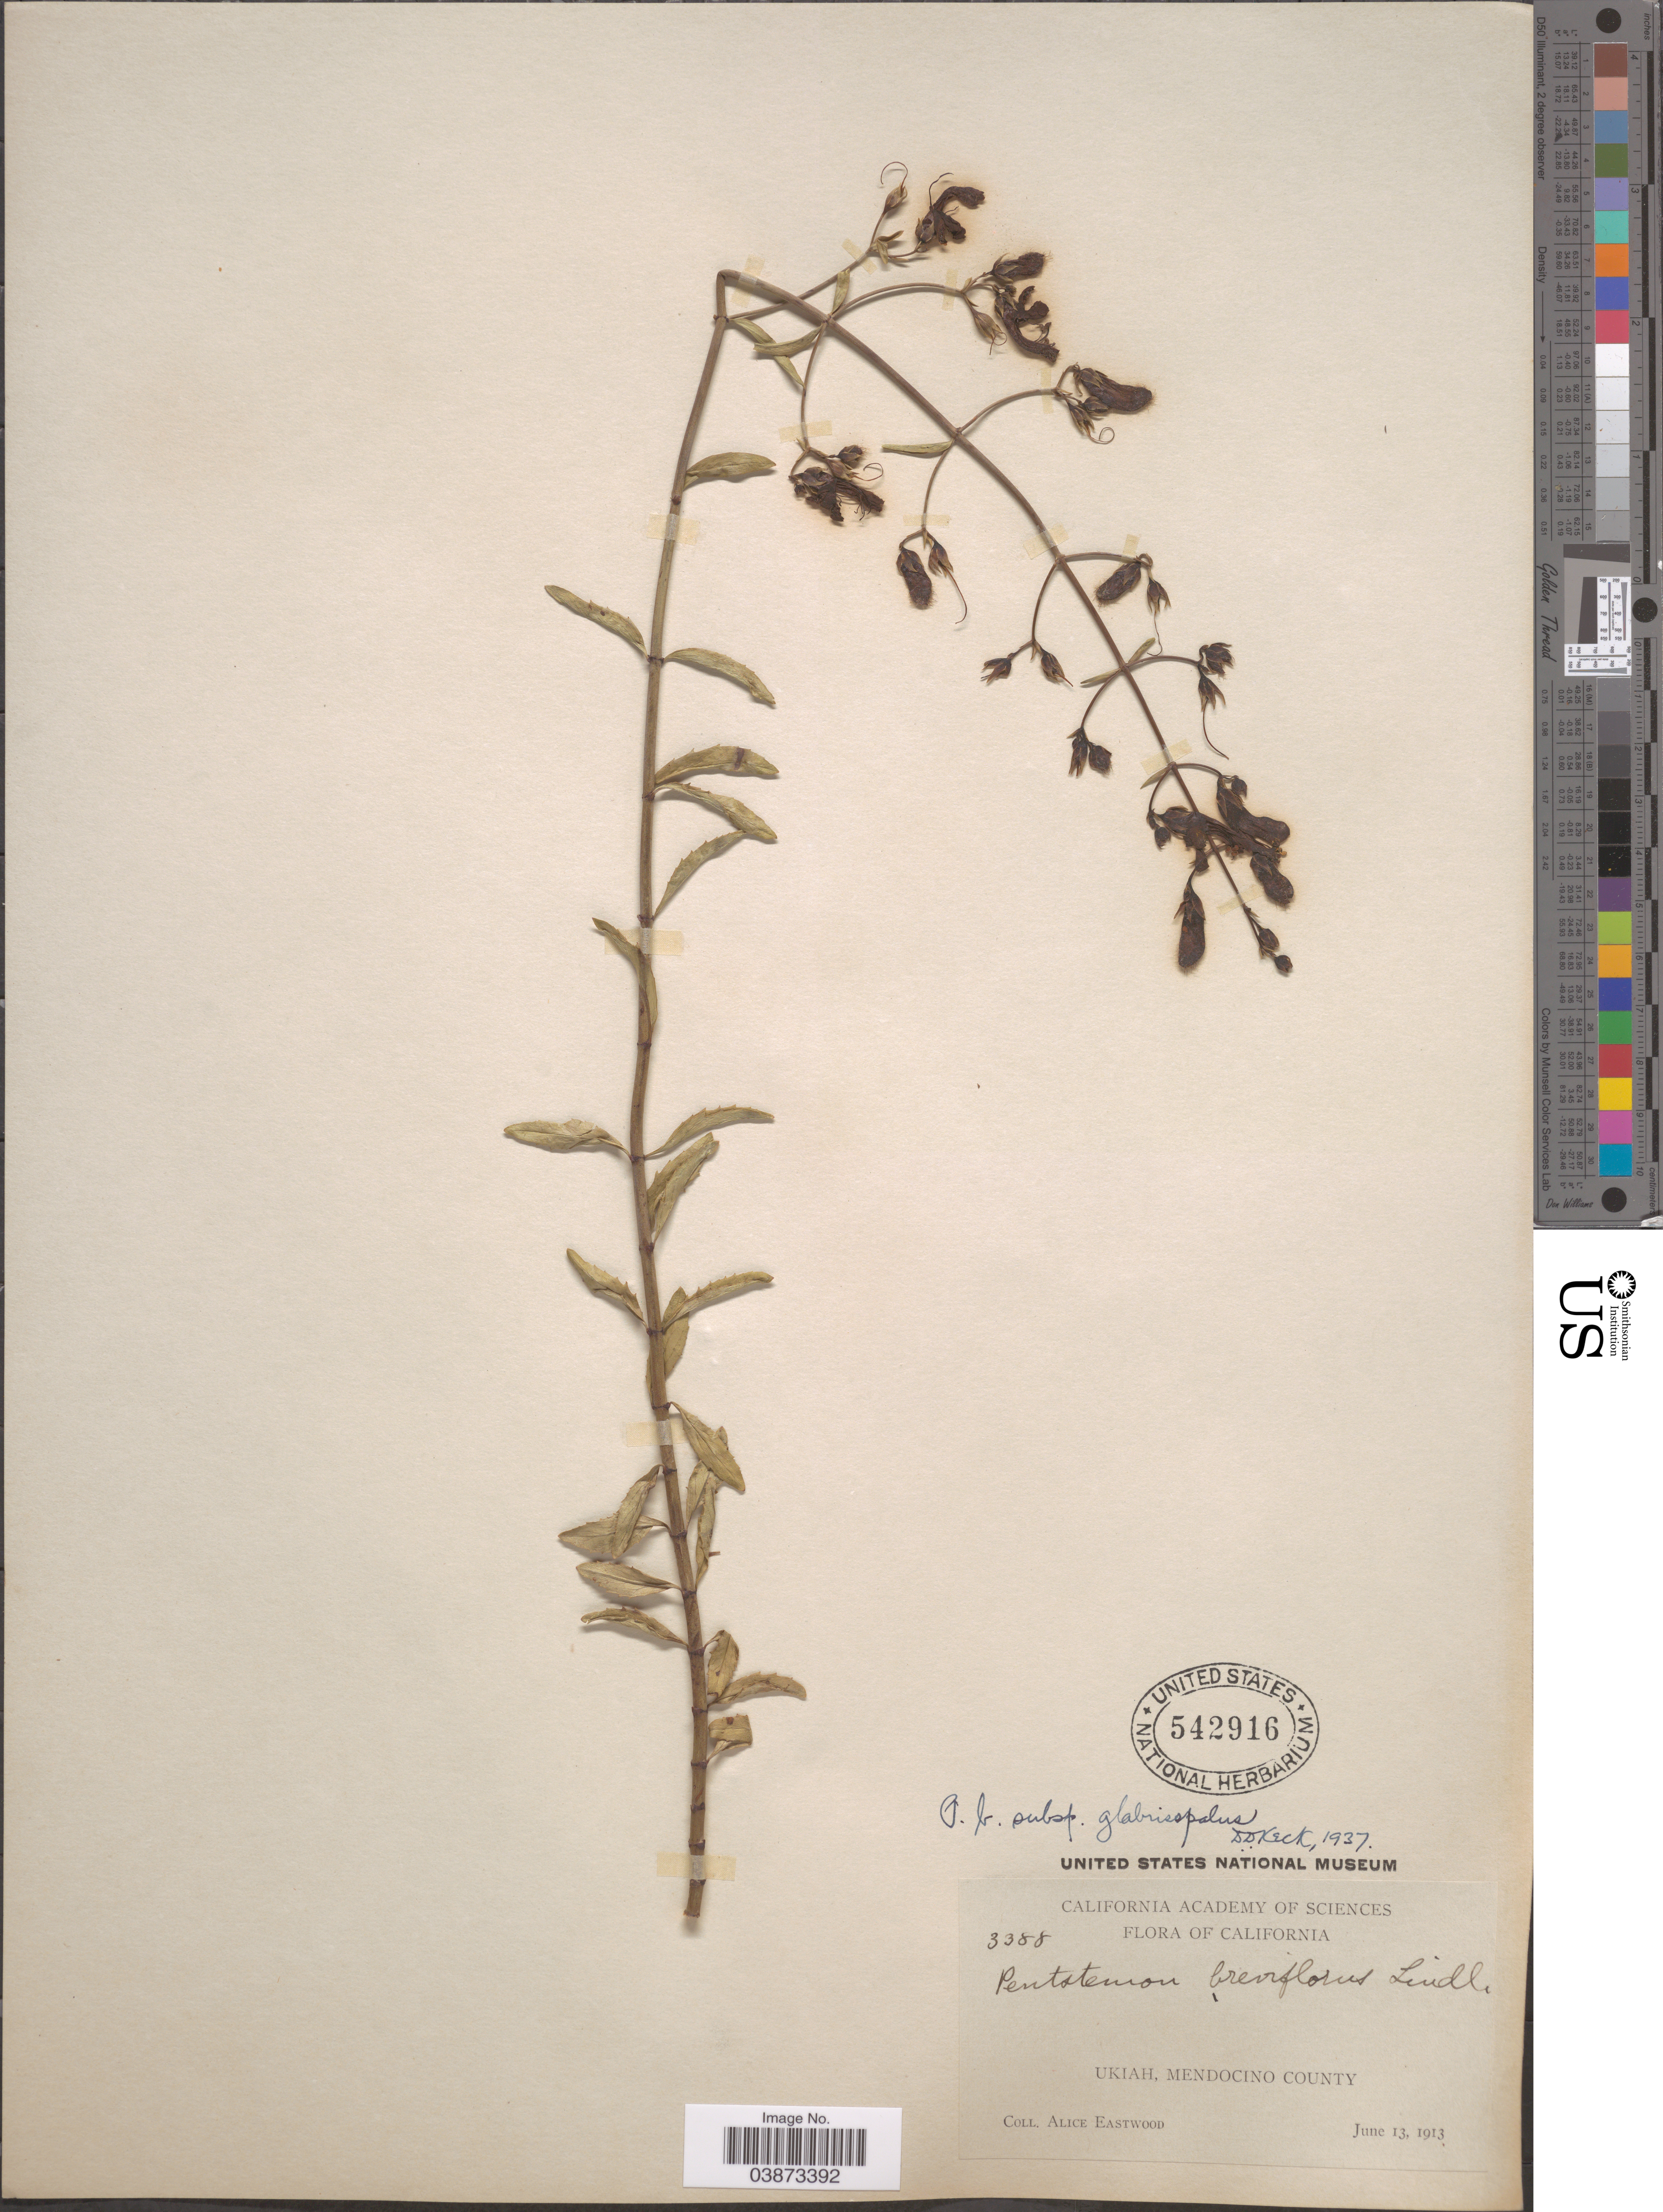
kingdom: Plantae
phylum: Tracheophyta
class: Magnoliopsida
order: Lamiales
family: Plantaginaceae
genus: Penstemon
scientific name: Penstemon breviflorus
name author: Lindl.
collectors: A. Eastwood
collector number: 3388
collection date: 1913-06-13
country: United States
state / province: California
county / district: Mendocino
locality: Ukiah, Mendocino County.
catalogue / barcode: US 542916